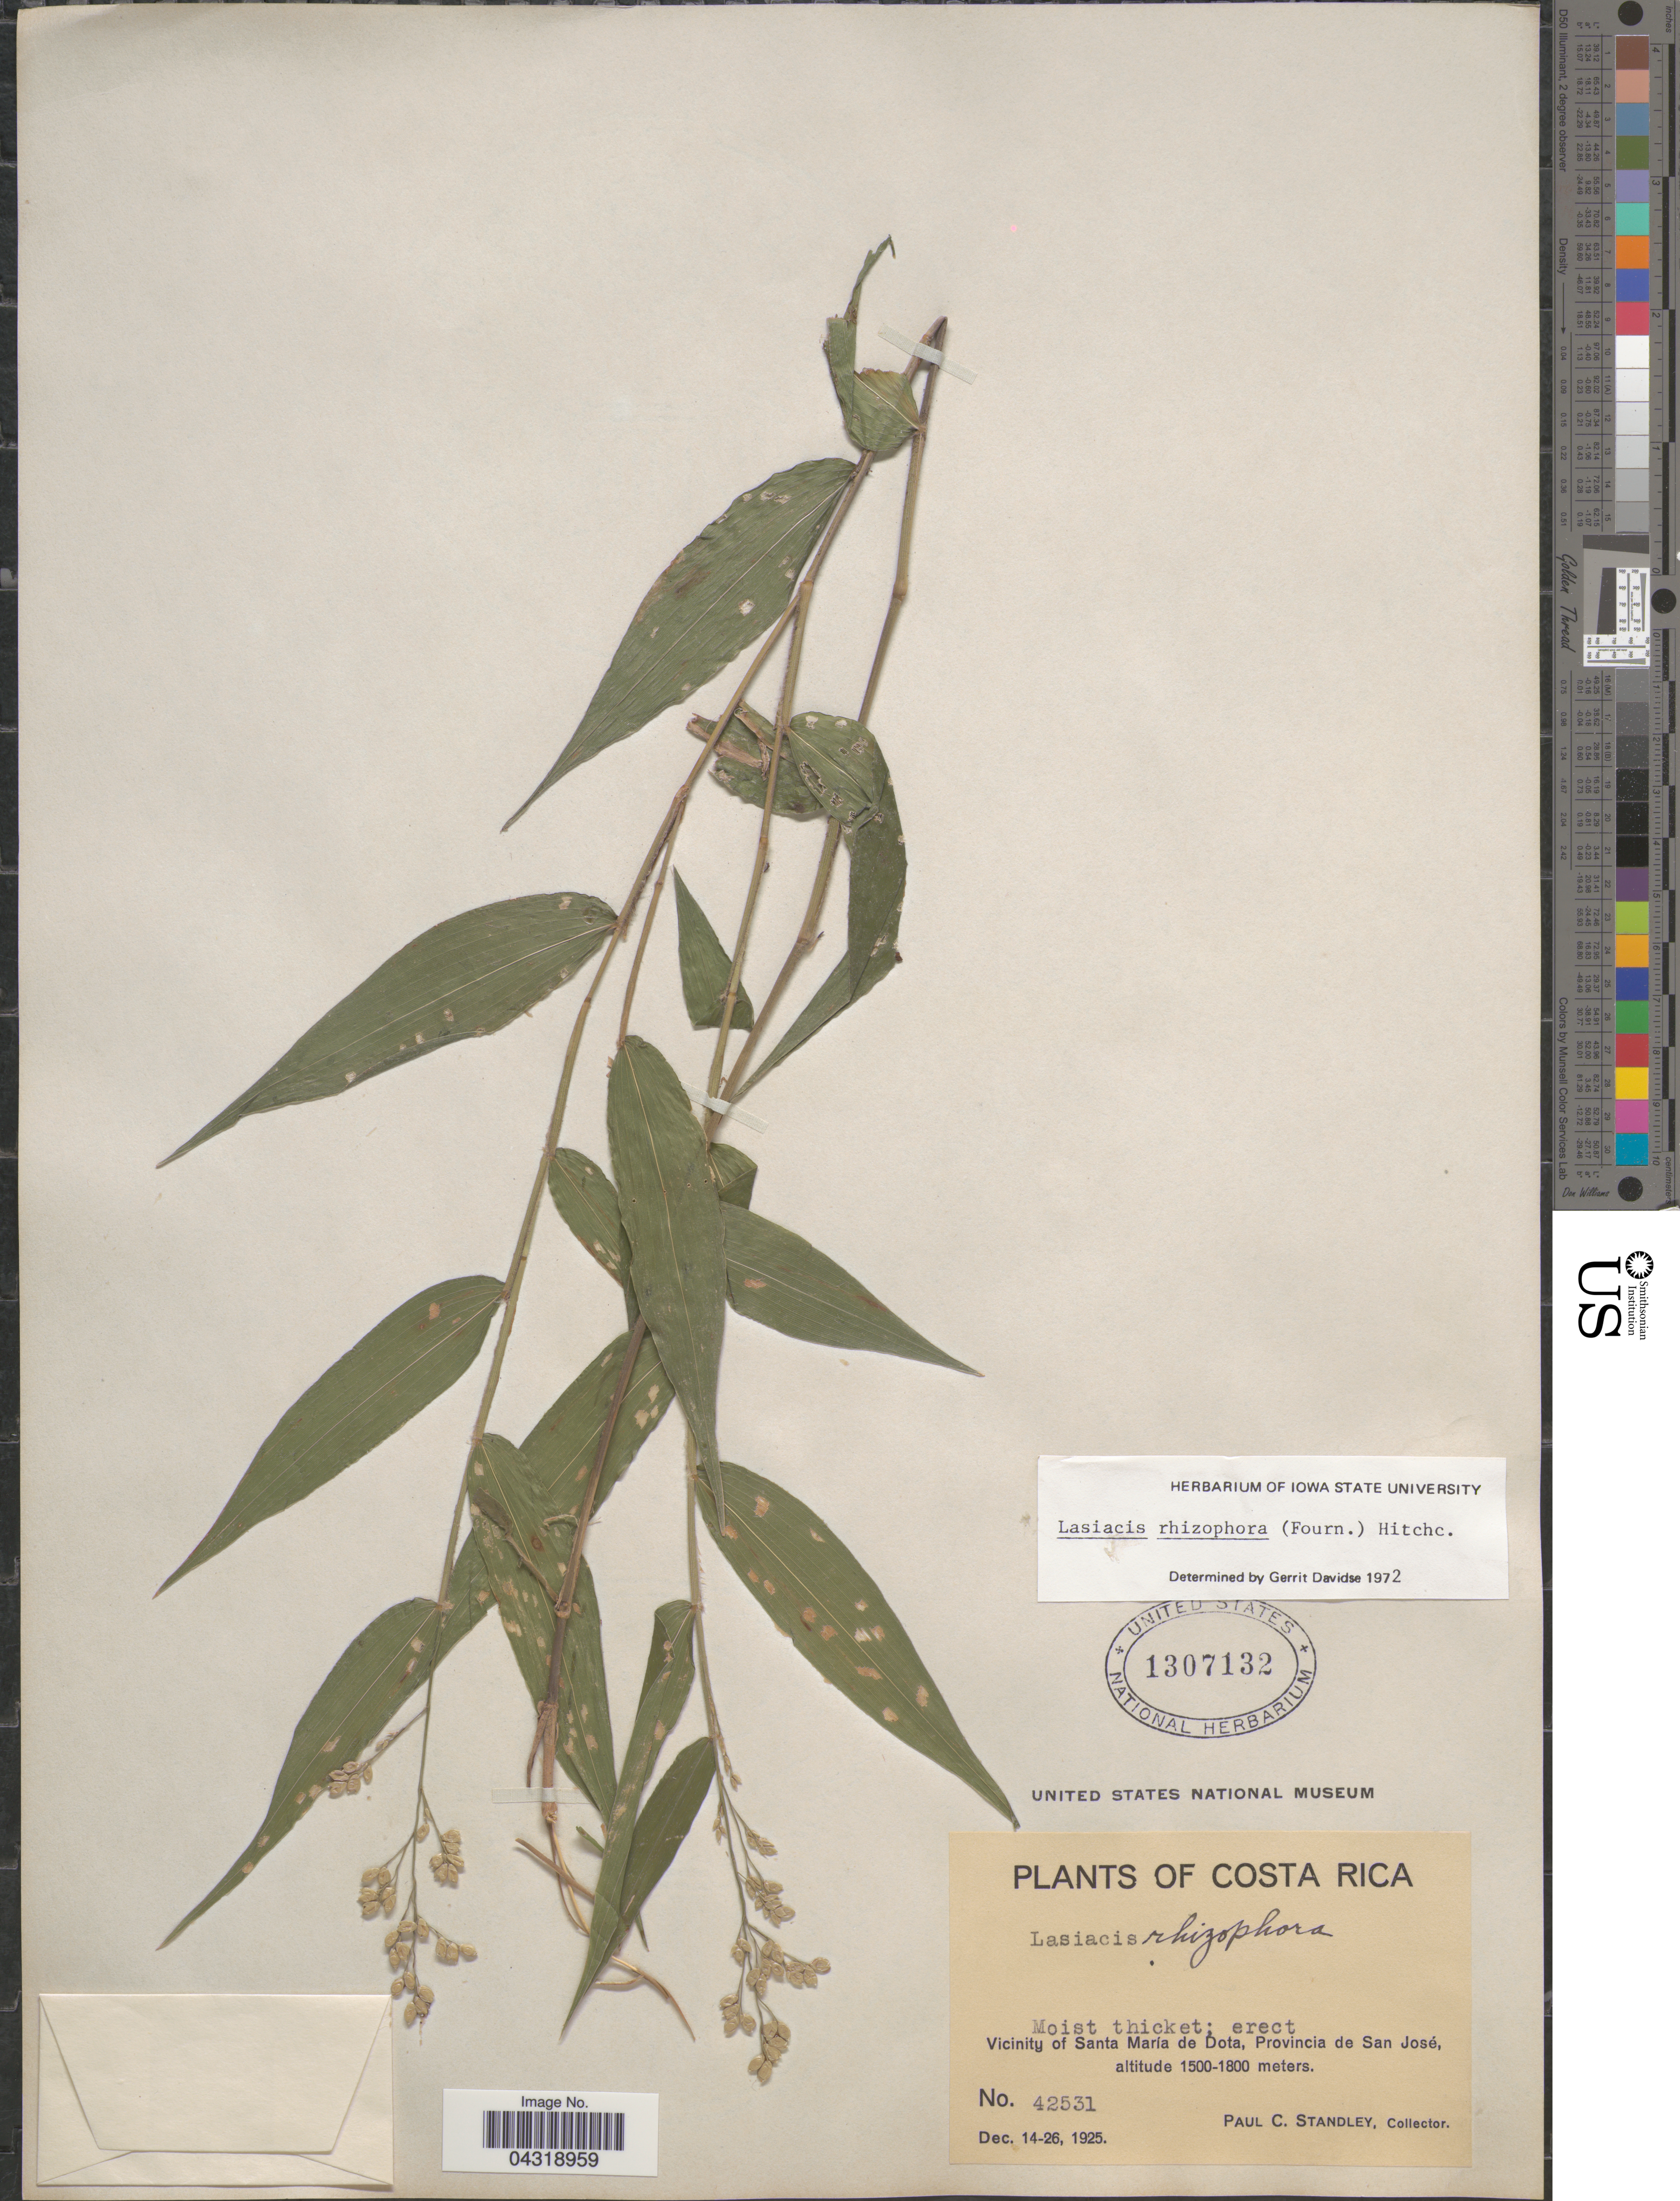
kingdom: Plantae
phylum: Tracheophyta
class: Liliopsida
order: Poales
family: Poaceae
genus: Lasiacis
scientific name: Lasiacis rhizophora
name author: (E. Fourn.) Hitchc.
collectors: P. C. Standley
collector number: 42531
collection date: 1925-12-14/1925-12-26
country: Costa Rica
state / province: San José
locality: Moist thicket. Vicinity of Santa María de Dota.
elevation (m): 1500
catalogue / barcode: US 1307132